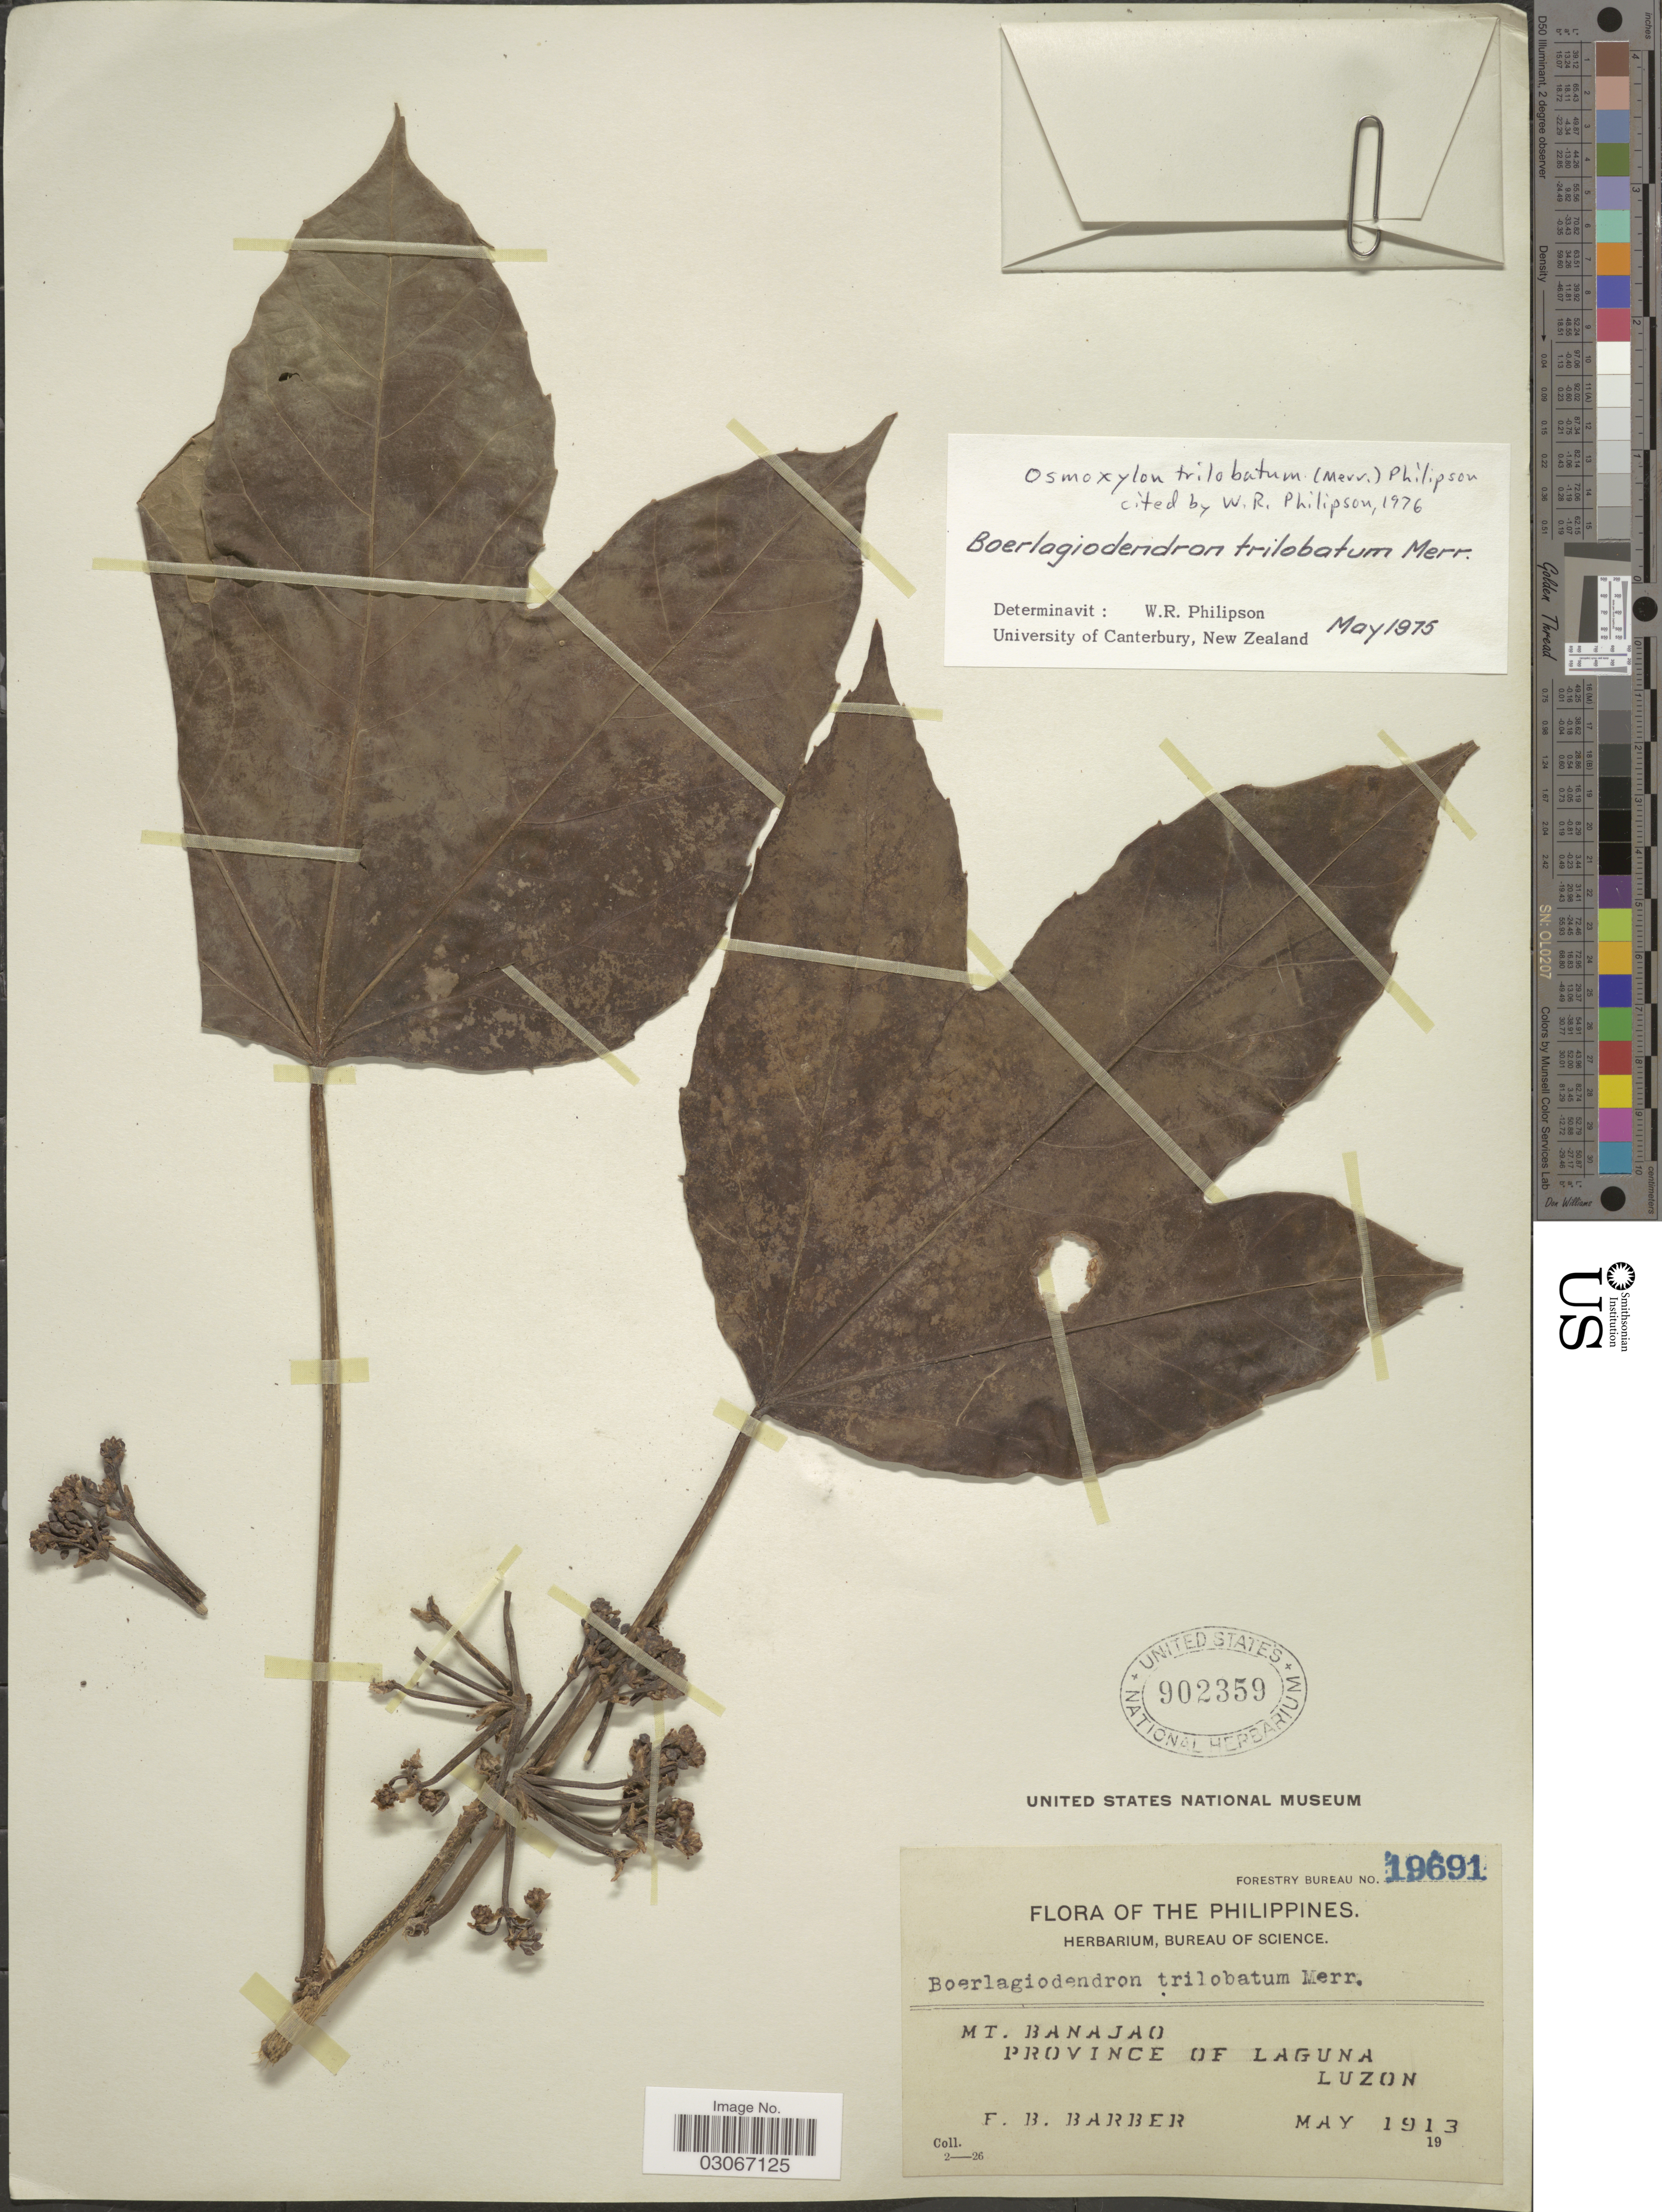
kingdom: Plantae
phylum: Tracheophyta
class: Magnoliopsida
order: Apiales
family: Araliaceae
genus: Osmoxylon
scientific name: Osmoxylon trilobatum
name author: (Merr.) Philipson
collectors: F. Barber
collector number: Forestry Bureau 19691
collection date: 1913-05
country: Philippines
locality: Mt. Banajao. Province of Laguna. Luzon.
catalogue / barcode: US 902359